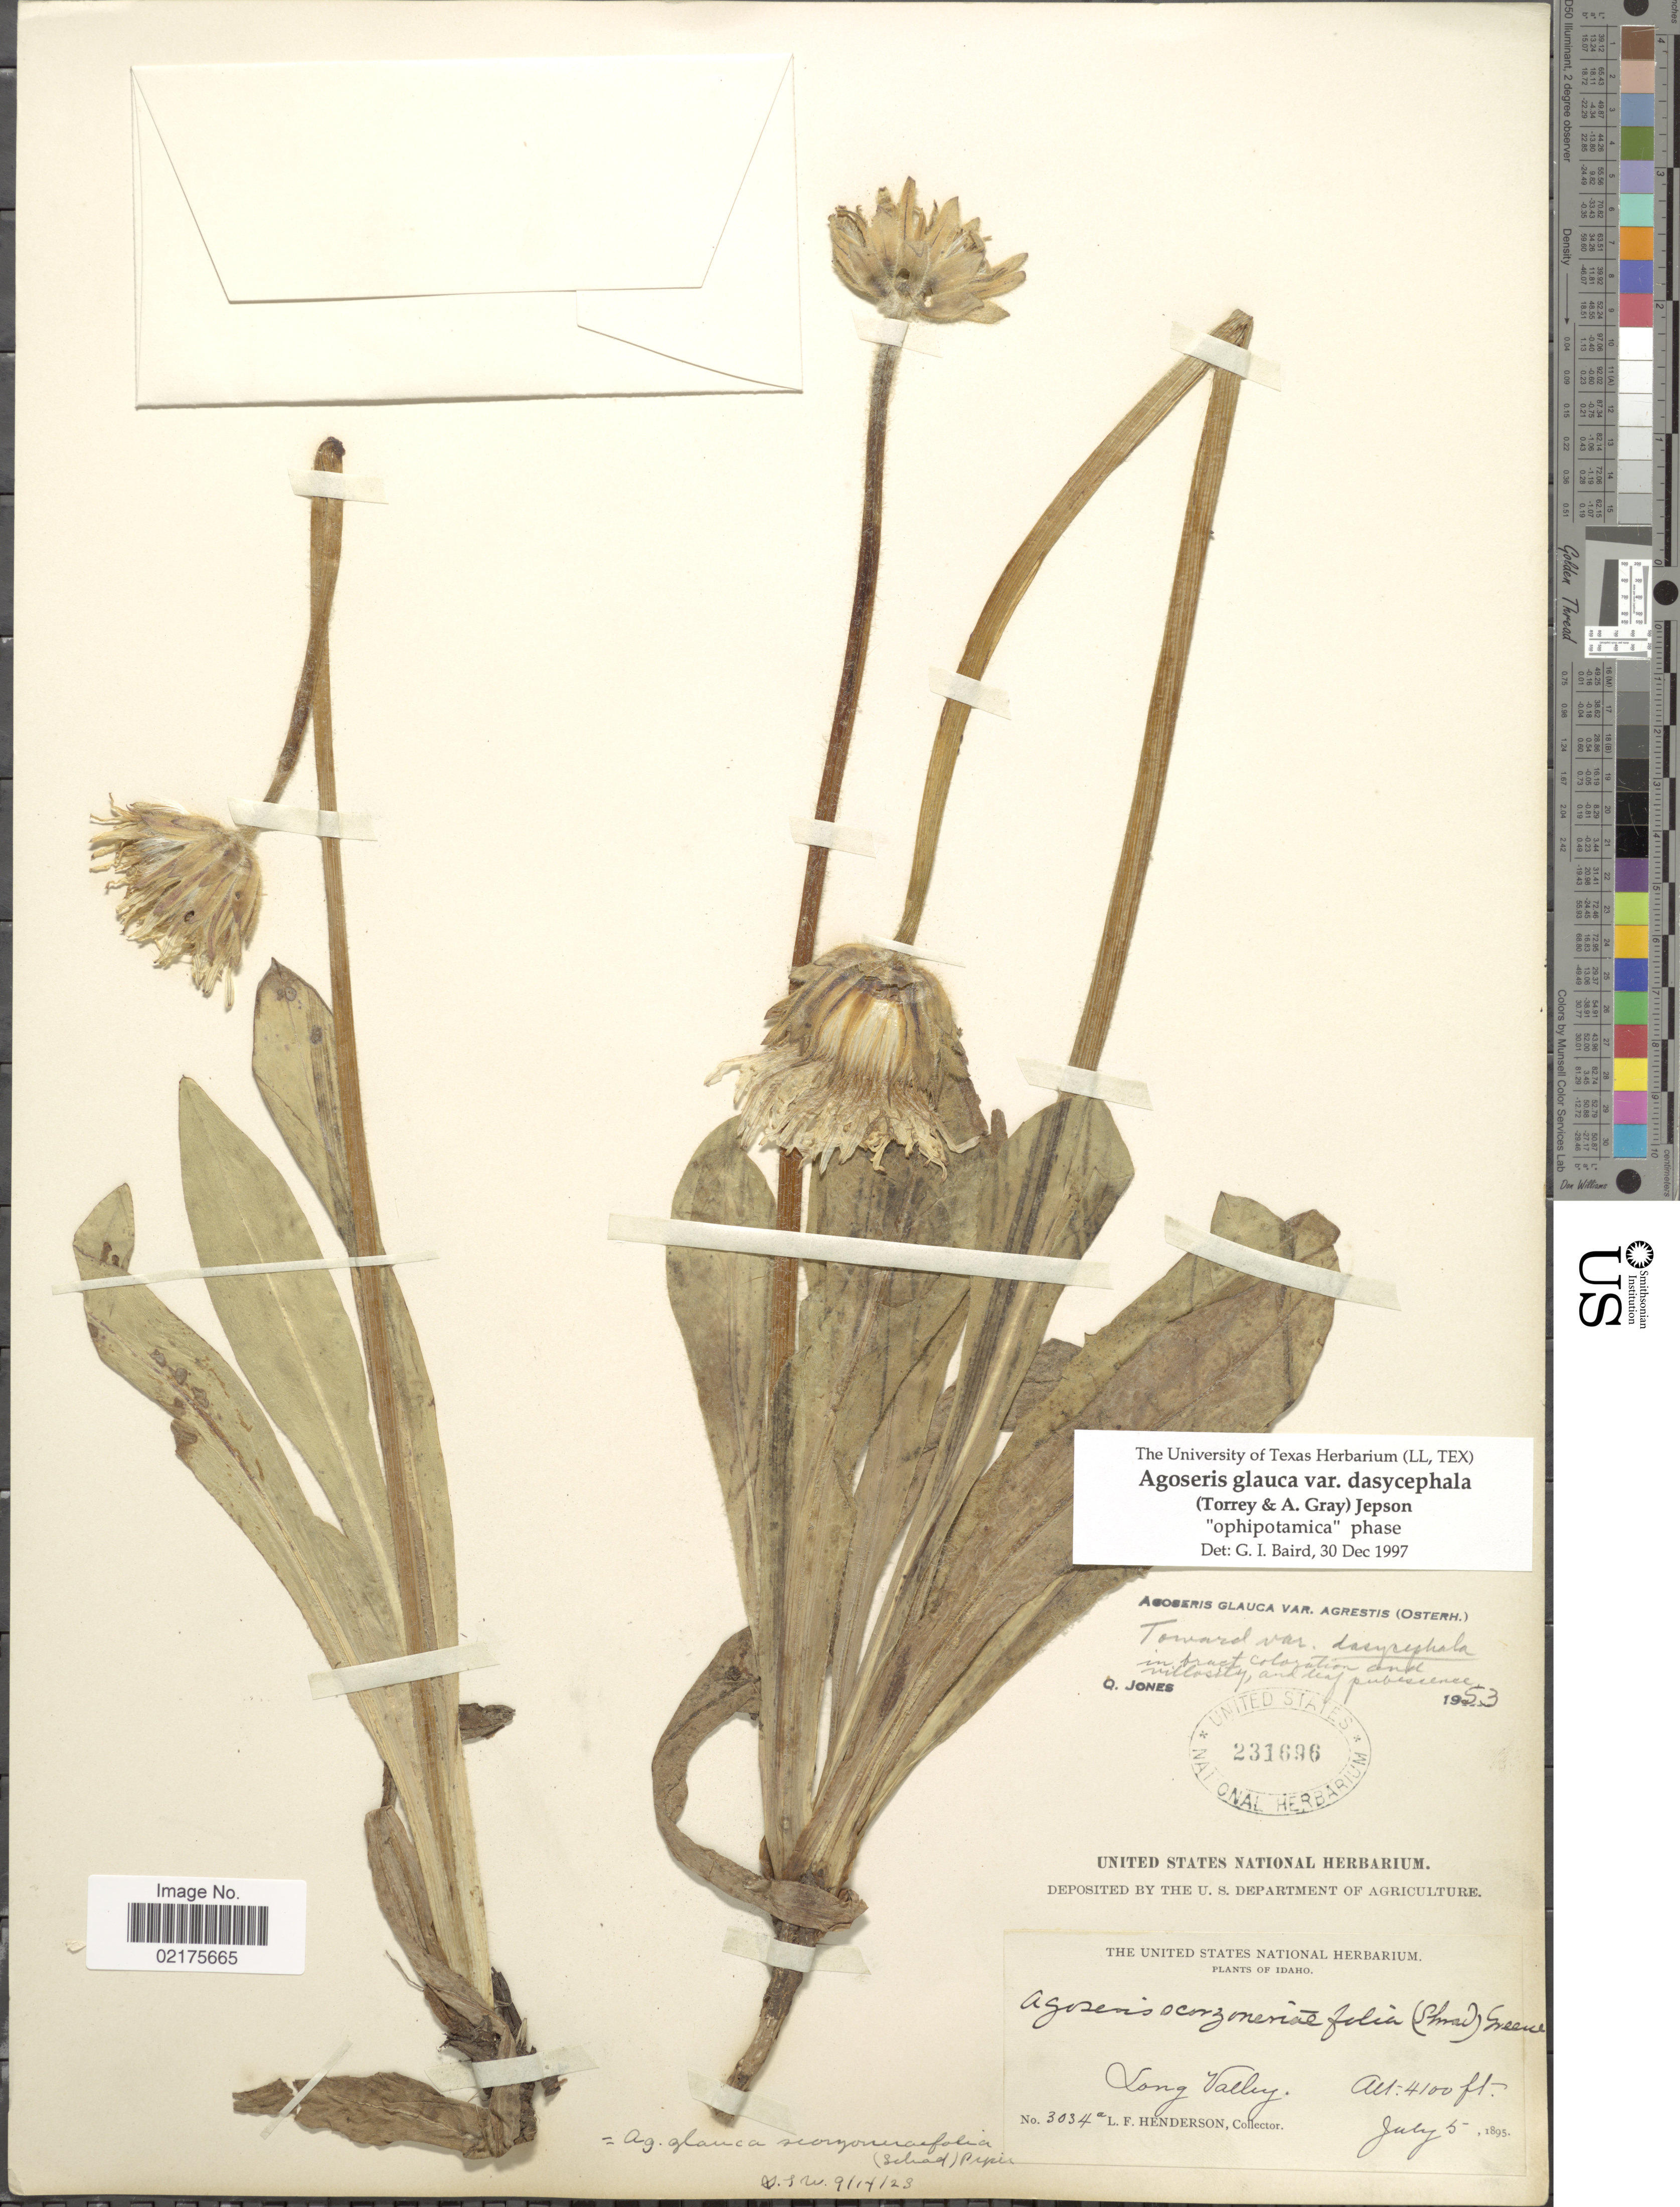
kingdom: Plantae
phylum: Tracheophyta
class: Magnoliopsida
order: Asterales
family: Asteraceae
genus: Agoseris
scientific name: Agoseris glauca var. dasycephala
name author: (Torr. & A. Gray) Jeps.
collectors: L. Henderson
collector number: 3034a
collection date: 1895-07-05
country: United States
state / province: Idaho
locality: Long Valley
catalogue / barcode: US 231696